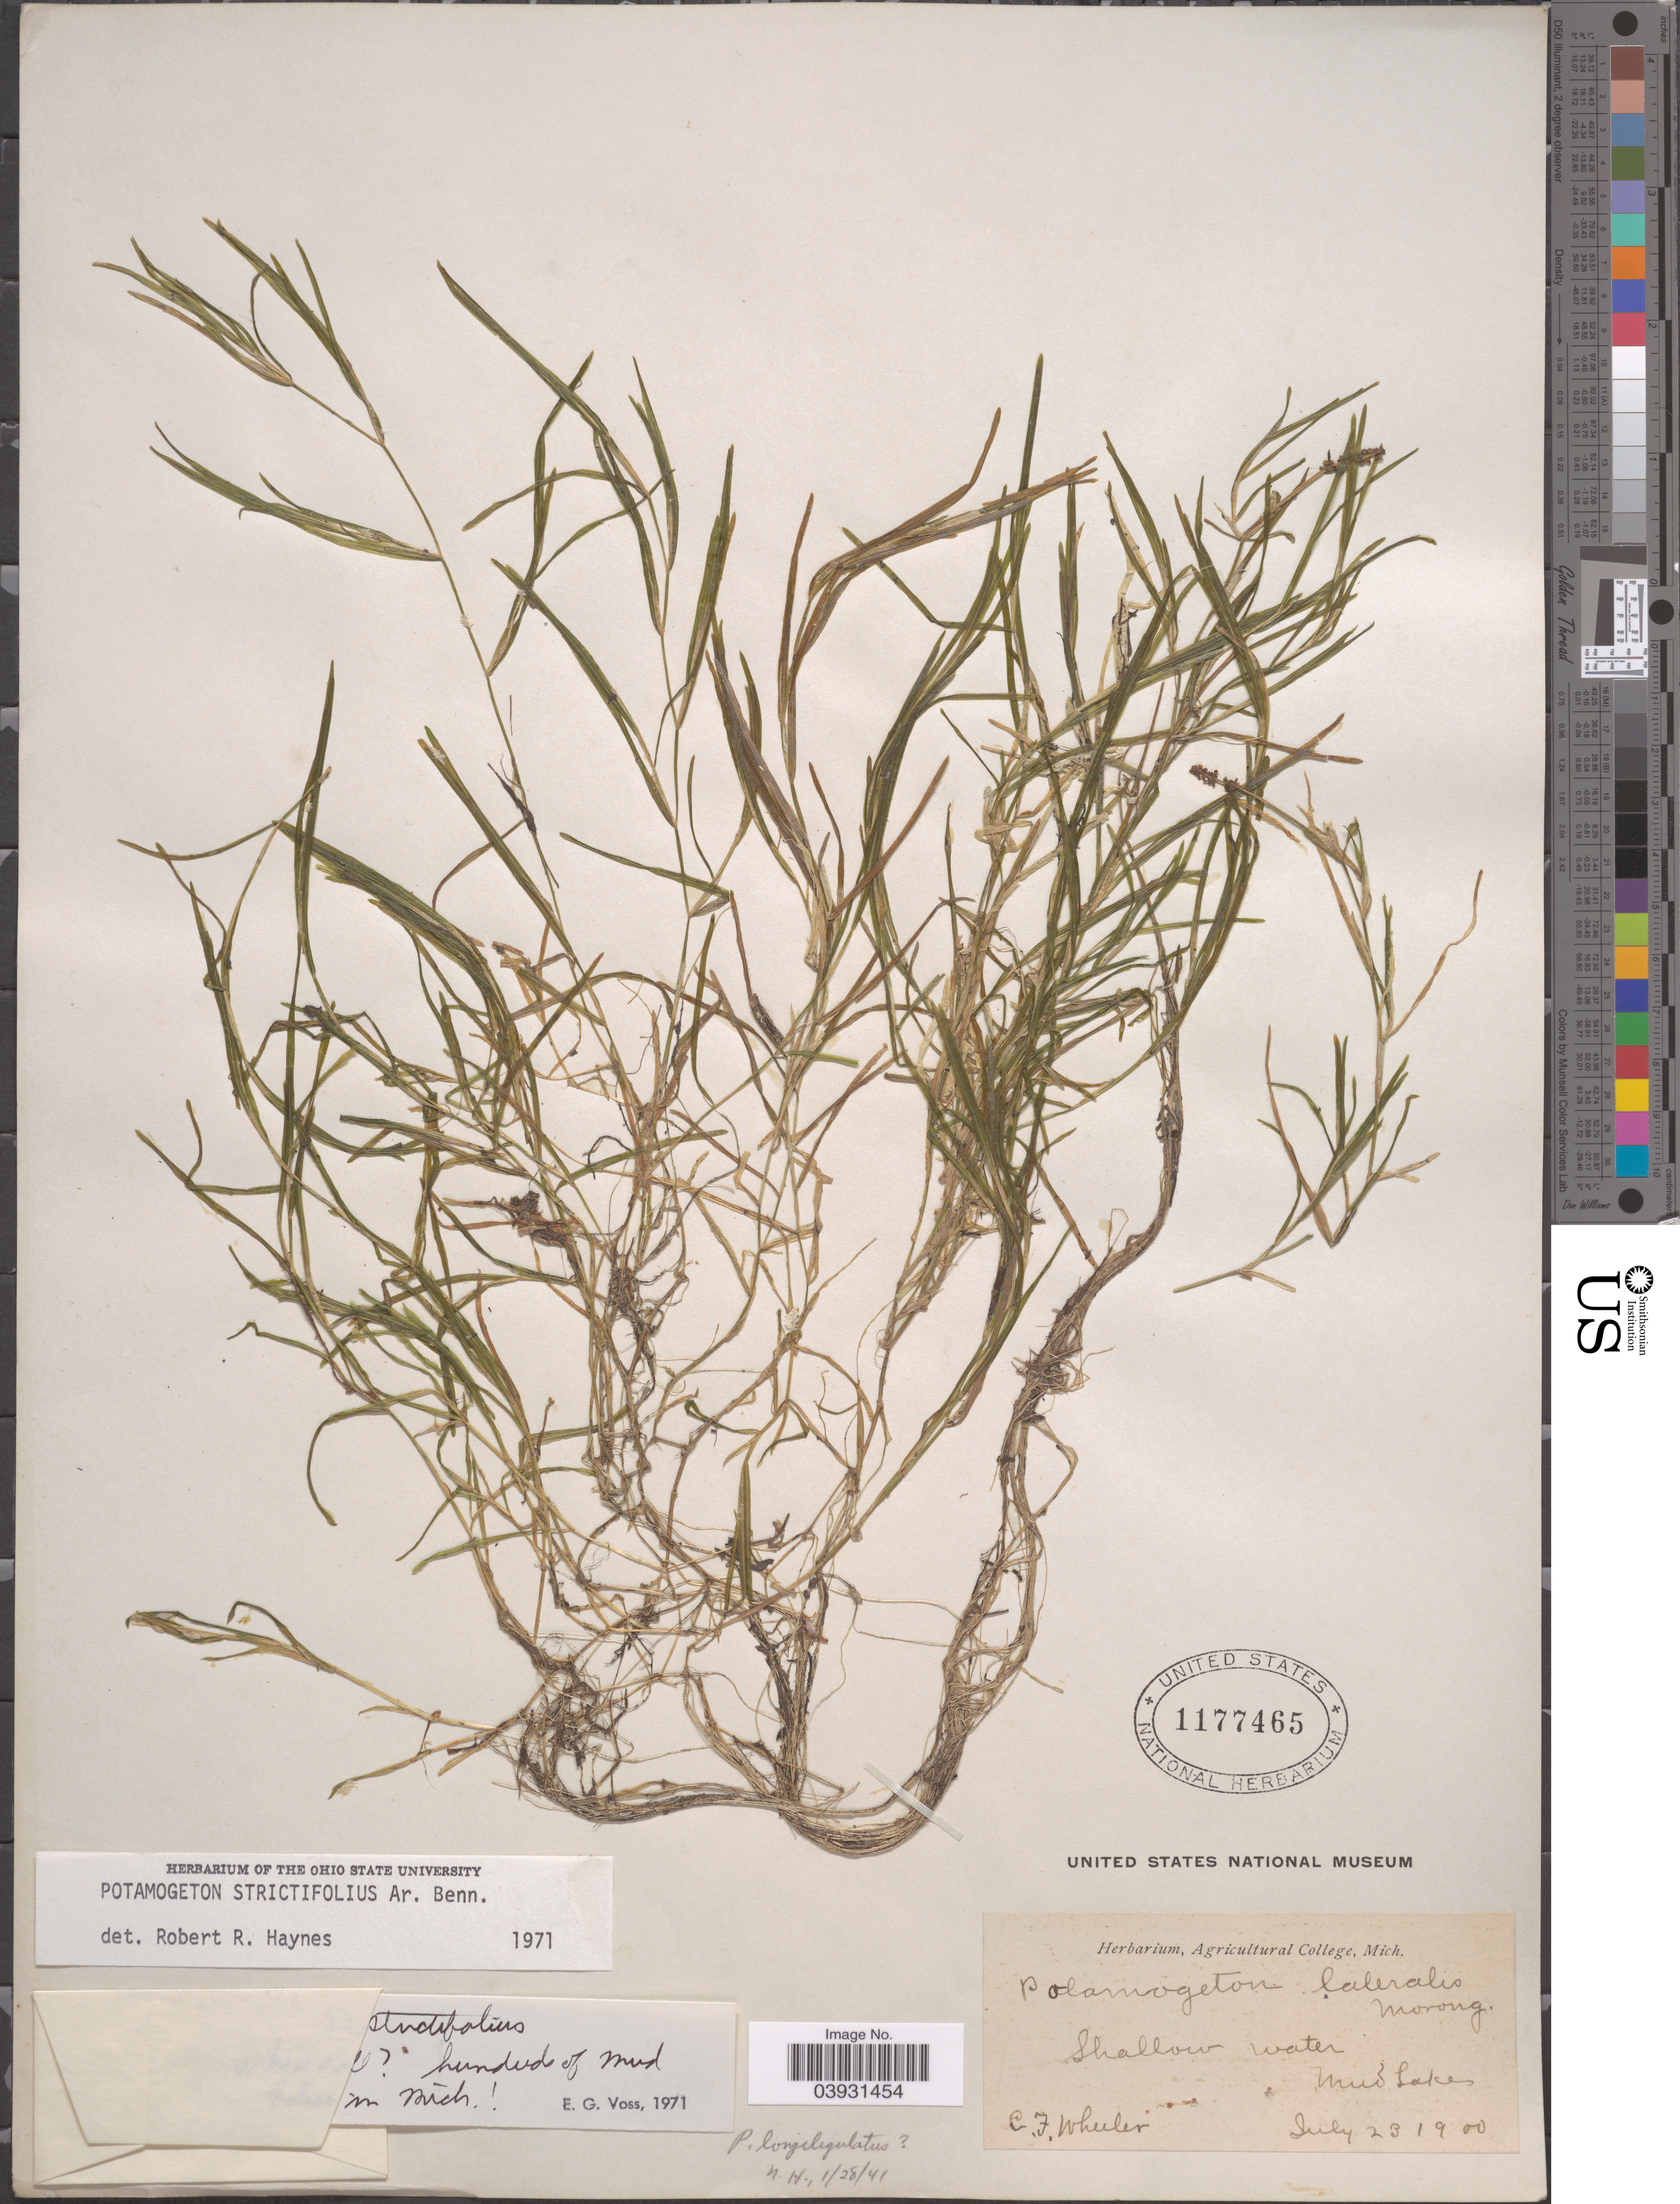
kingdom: Plantae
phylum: Tracheophyta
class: Liliopsida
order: Alismatales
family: Potamogetonaceae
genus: Potamogeton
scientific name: Potamogeton strictifolius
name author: A. Benn.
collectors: C. Wheeler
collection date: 1900-07-23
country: United States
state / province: Michigan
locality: Mud Lake.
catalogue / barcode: US 1177465